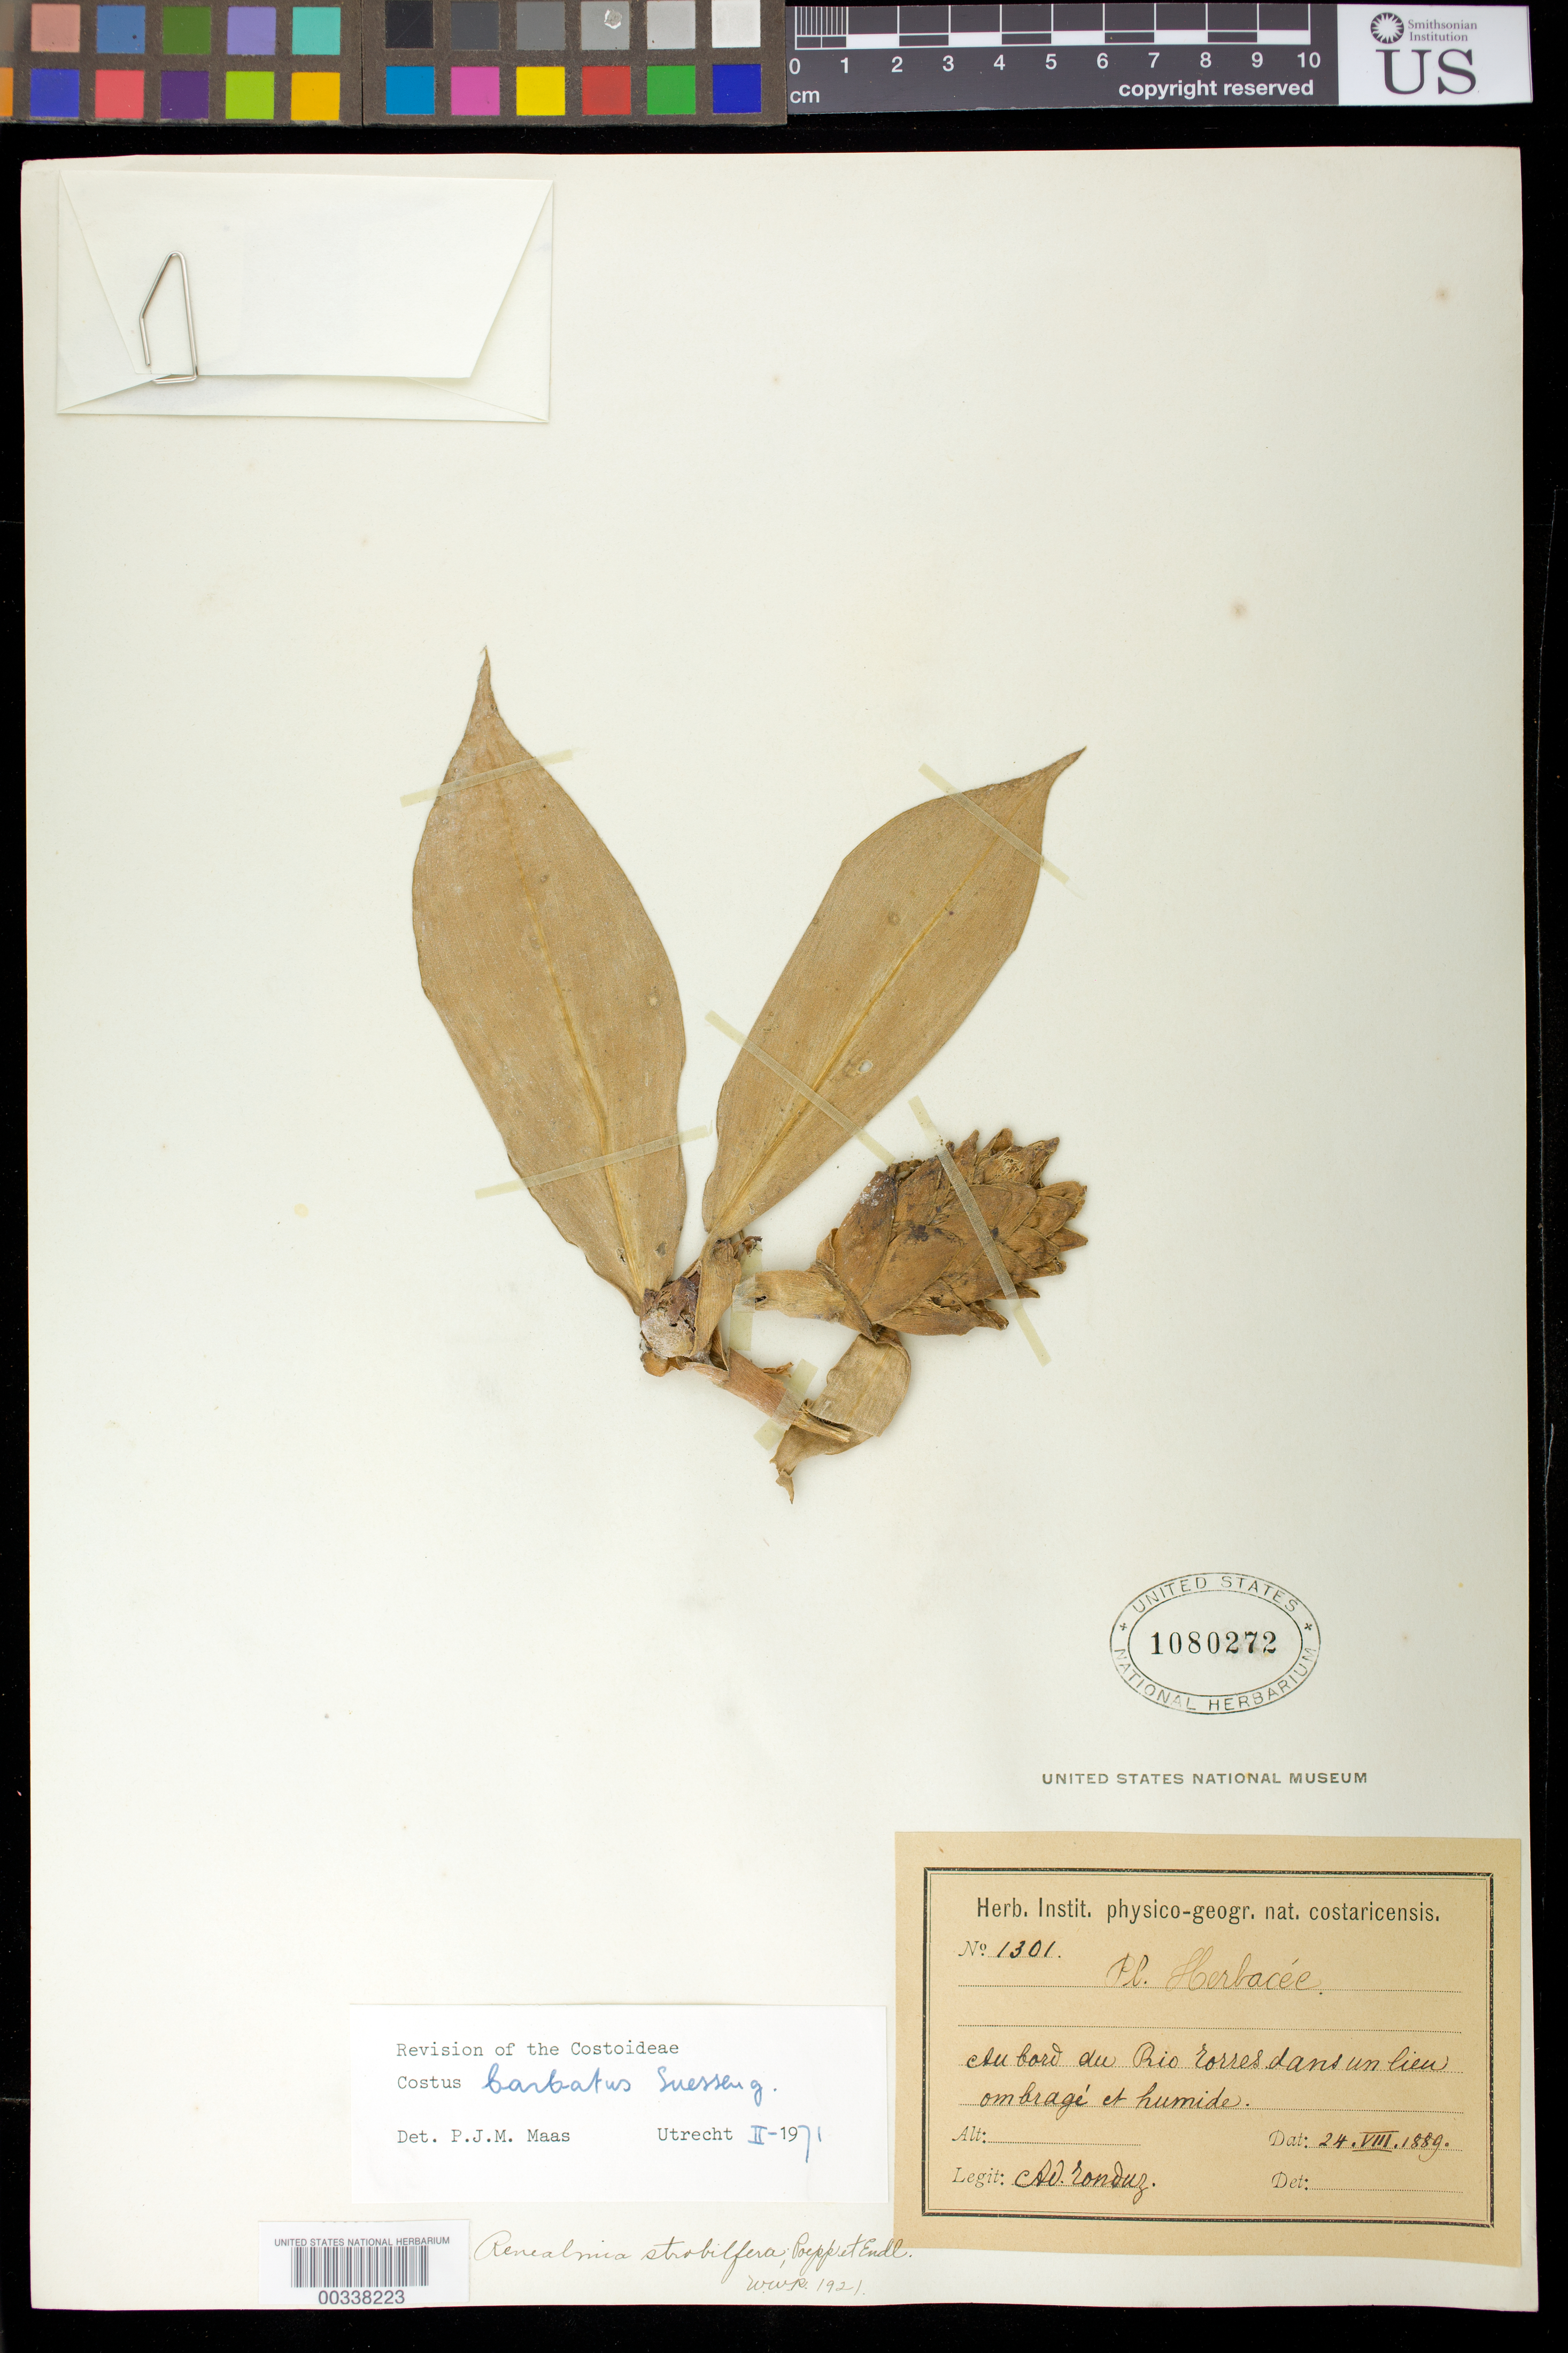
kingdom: Plantae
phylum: Tracheophyta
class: Liliopsida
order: Zingiberales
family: Costaceae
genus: Costus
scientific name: Costus barbatus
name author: Suess.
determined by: Maas, Paul J. M.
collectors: A. Tonduz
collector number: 1301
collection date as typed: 24 Aug 1889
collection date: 1889-08-24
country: Costa Rica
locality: Au bord du Rio Torres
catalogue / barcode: US 1080272